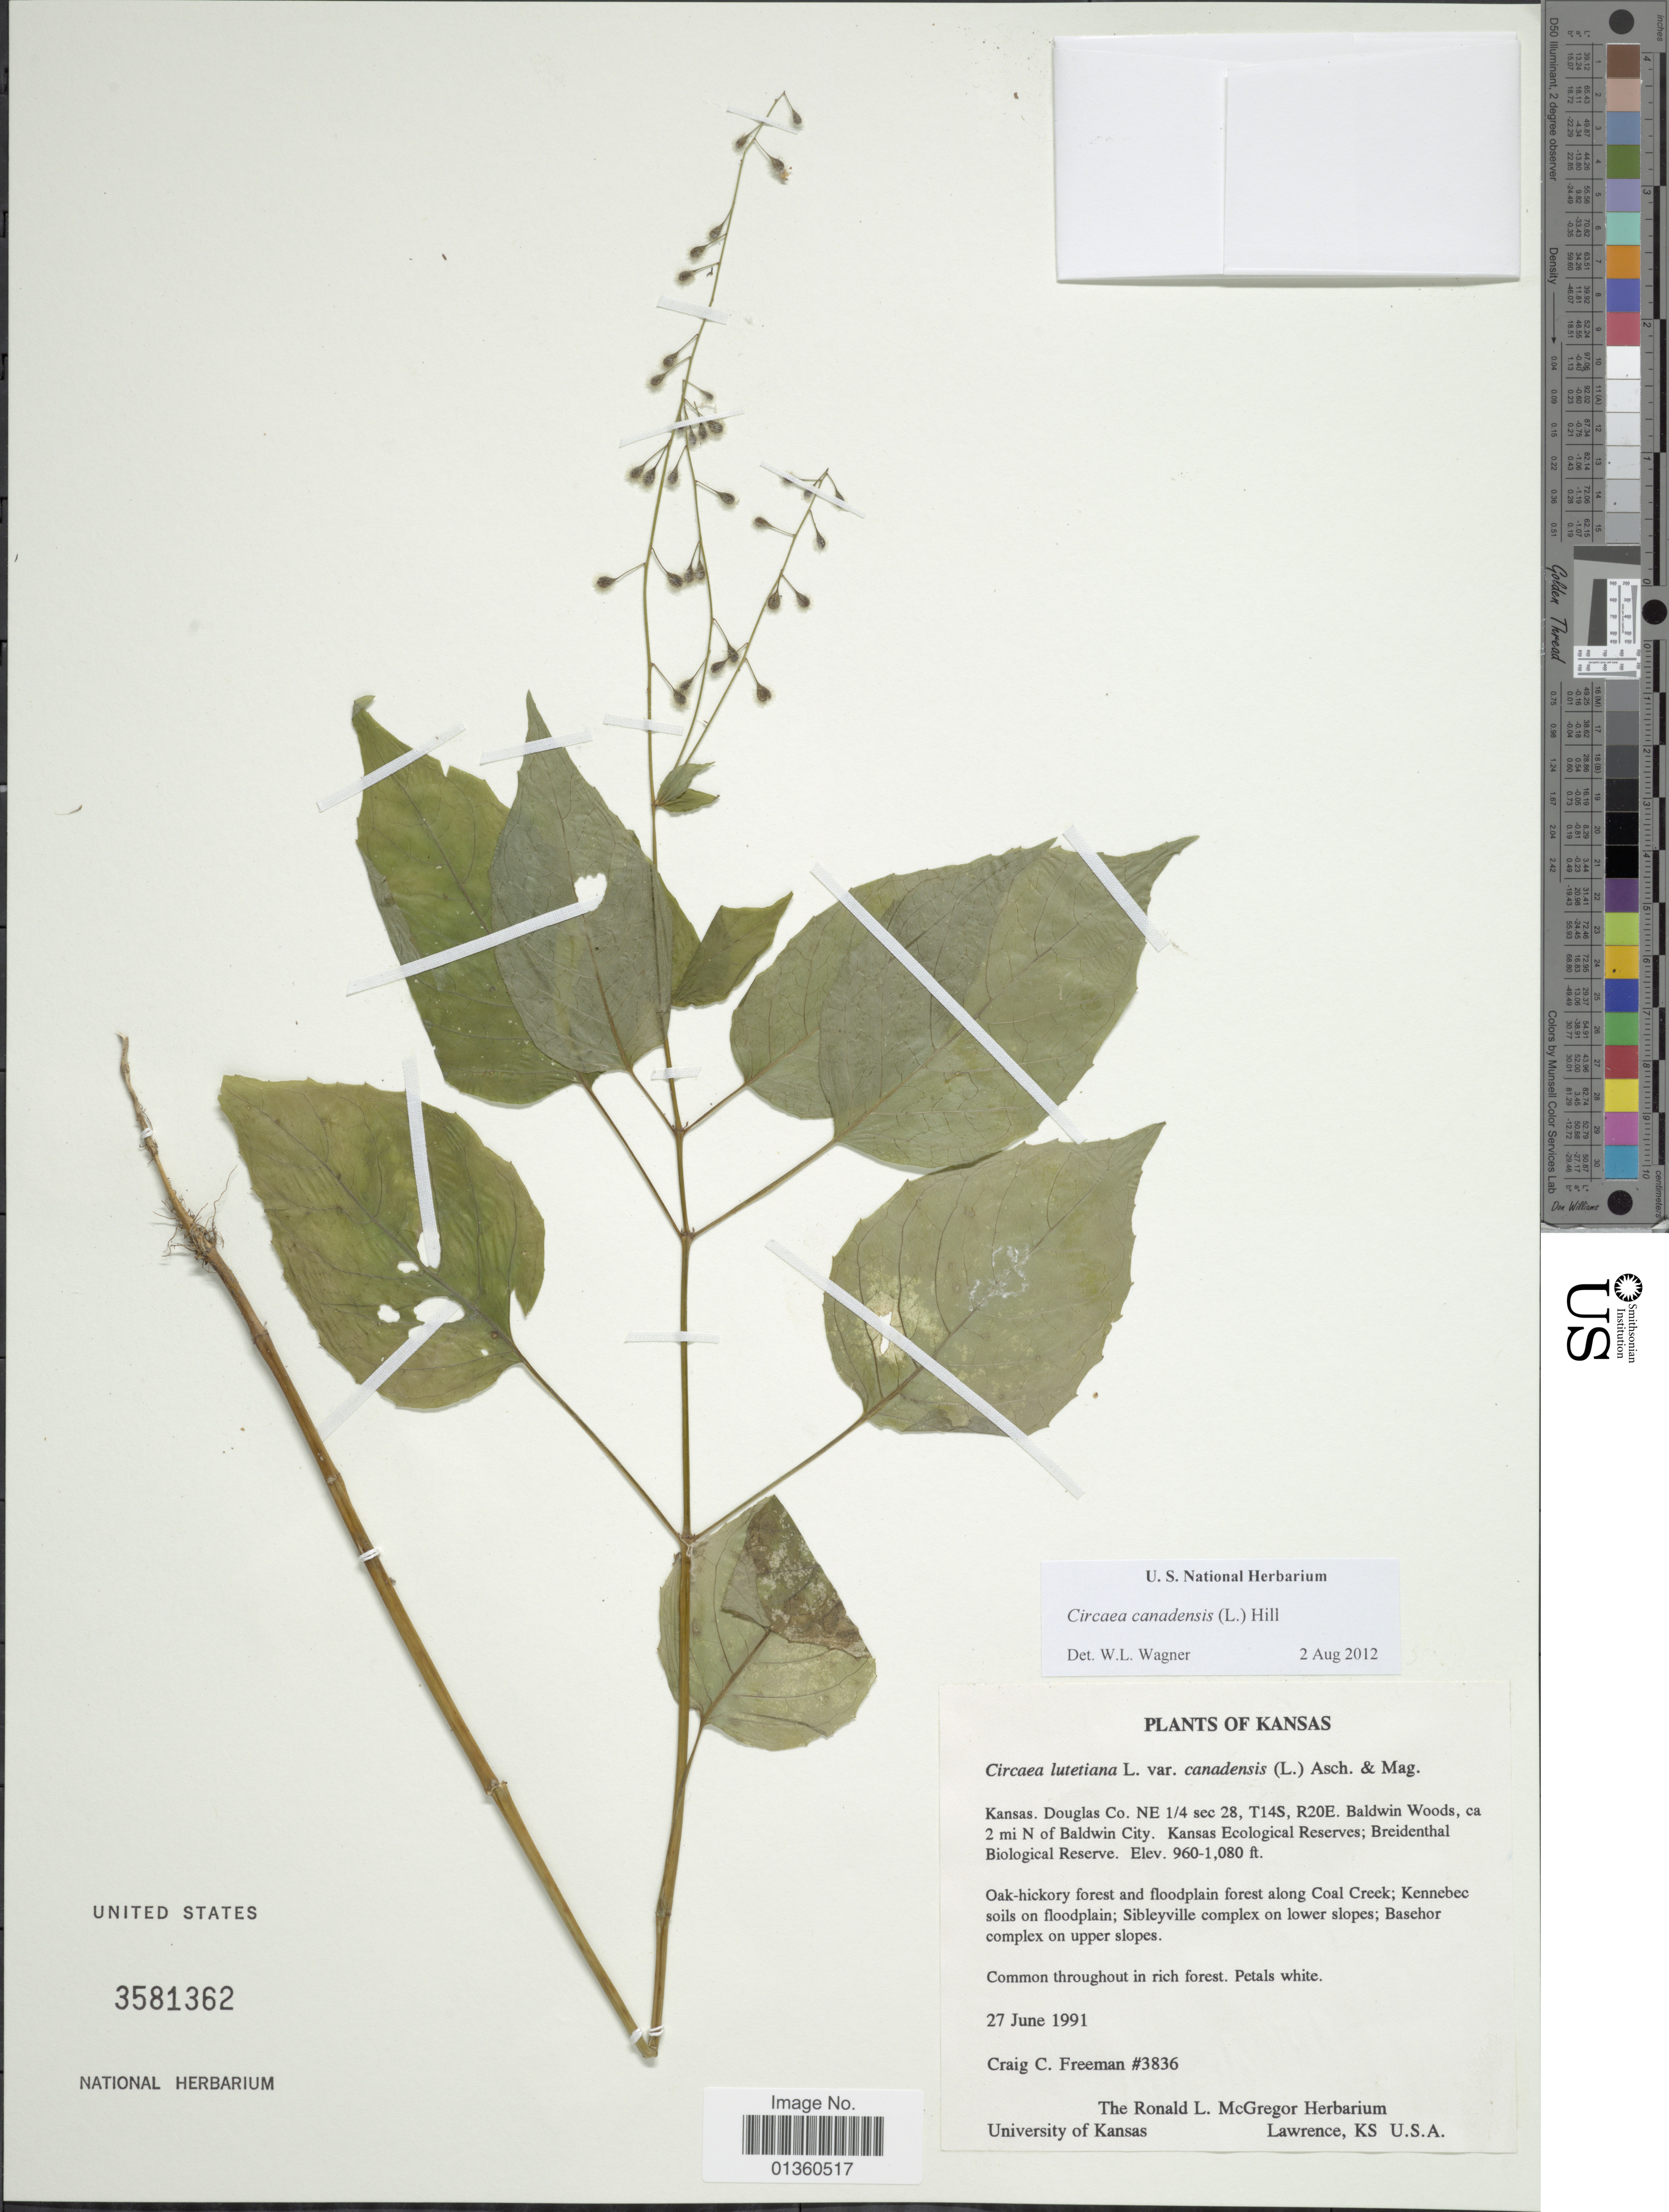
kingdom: Plantae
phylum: Tracheophyta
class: Magnoliopsida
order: Myrtales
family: Onagraceae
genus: Circaea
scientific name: Circaea canadensis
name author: (L.) Hill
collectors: C. C. Freeman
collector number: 3836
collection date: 1991-06-27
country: United States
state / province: Kansas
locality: Douglas Co. NE 1/4 sec 28, T14S, R20E. Baldwin Woods, ca 2 mi N of Baldwin City. Kansas Ecological Reserves; Breidenthal Biological Reserve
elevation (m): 293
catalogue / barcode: US 3581362